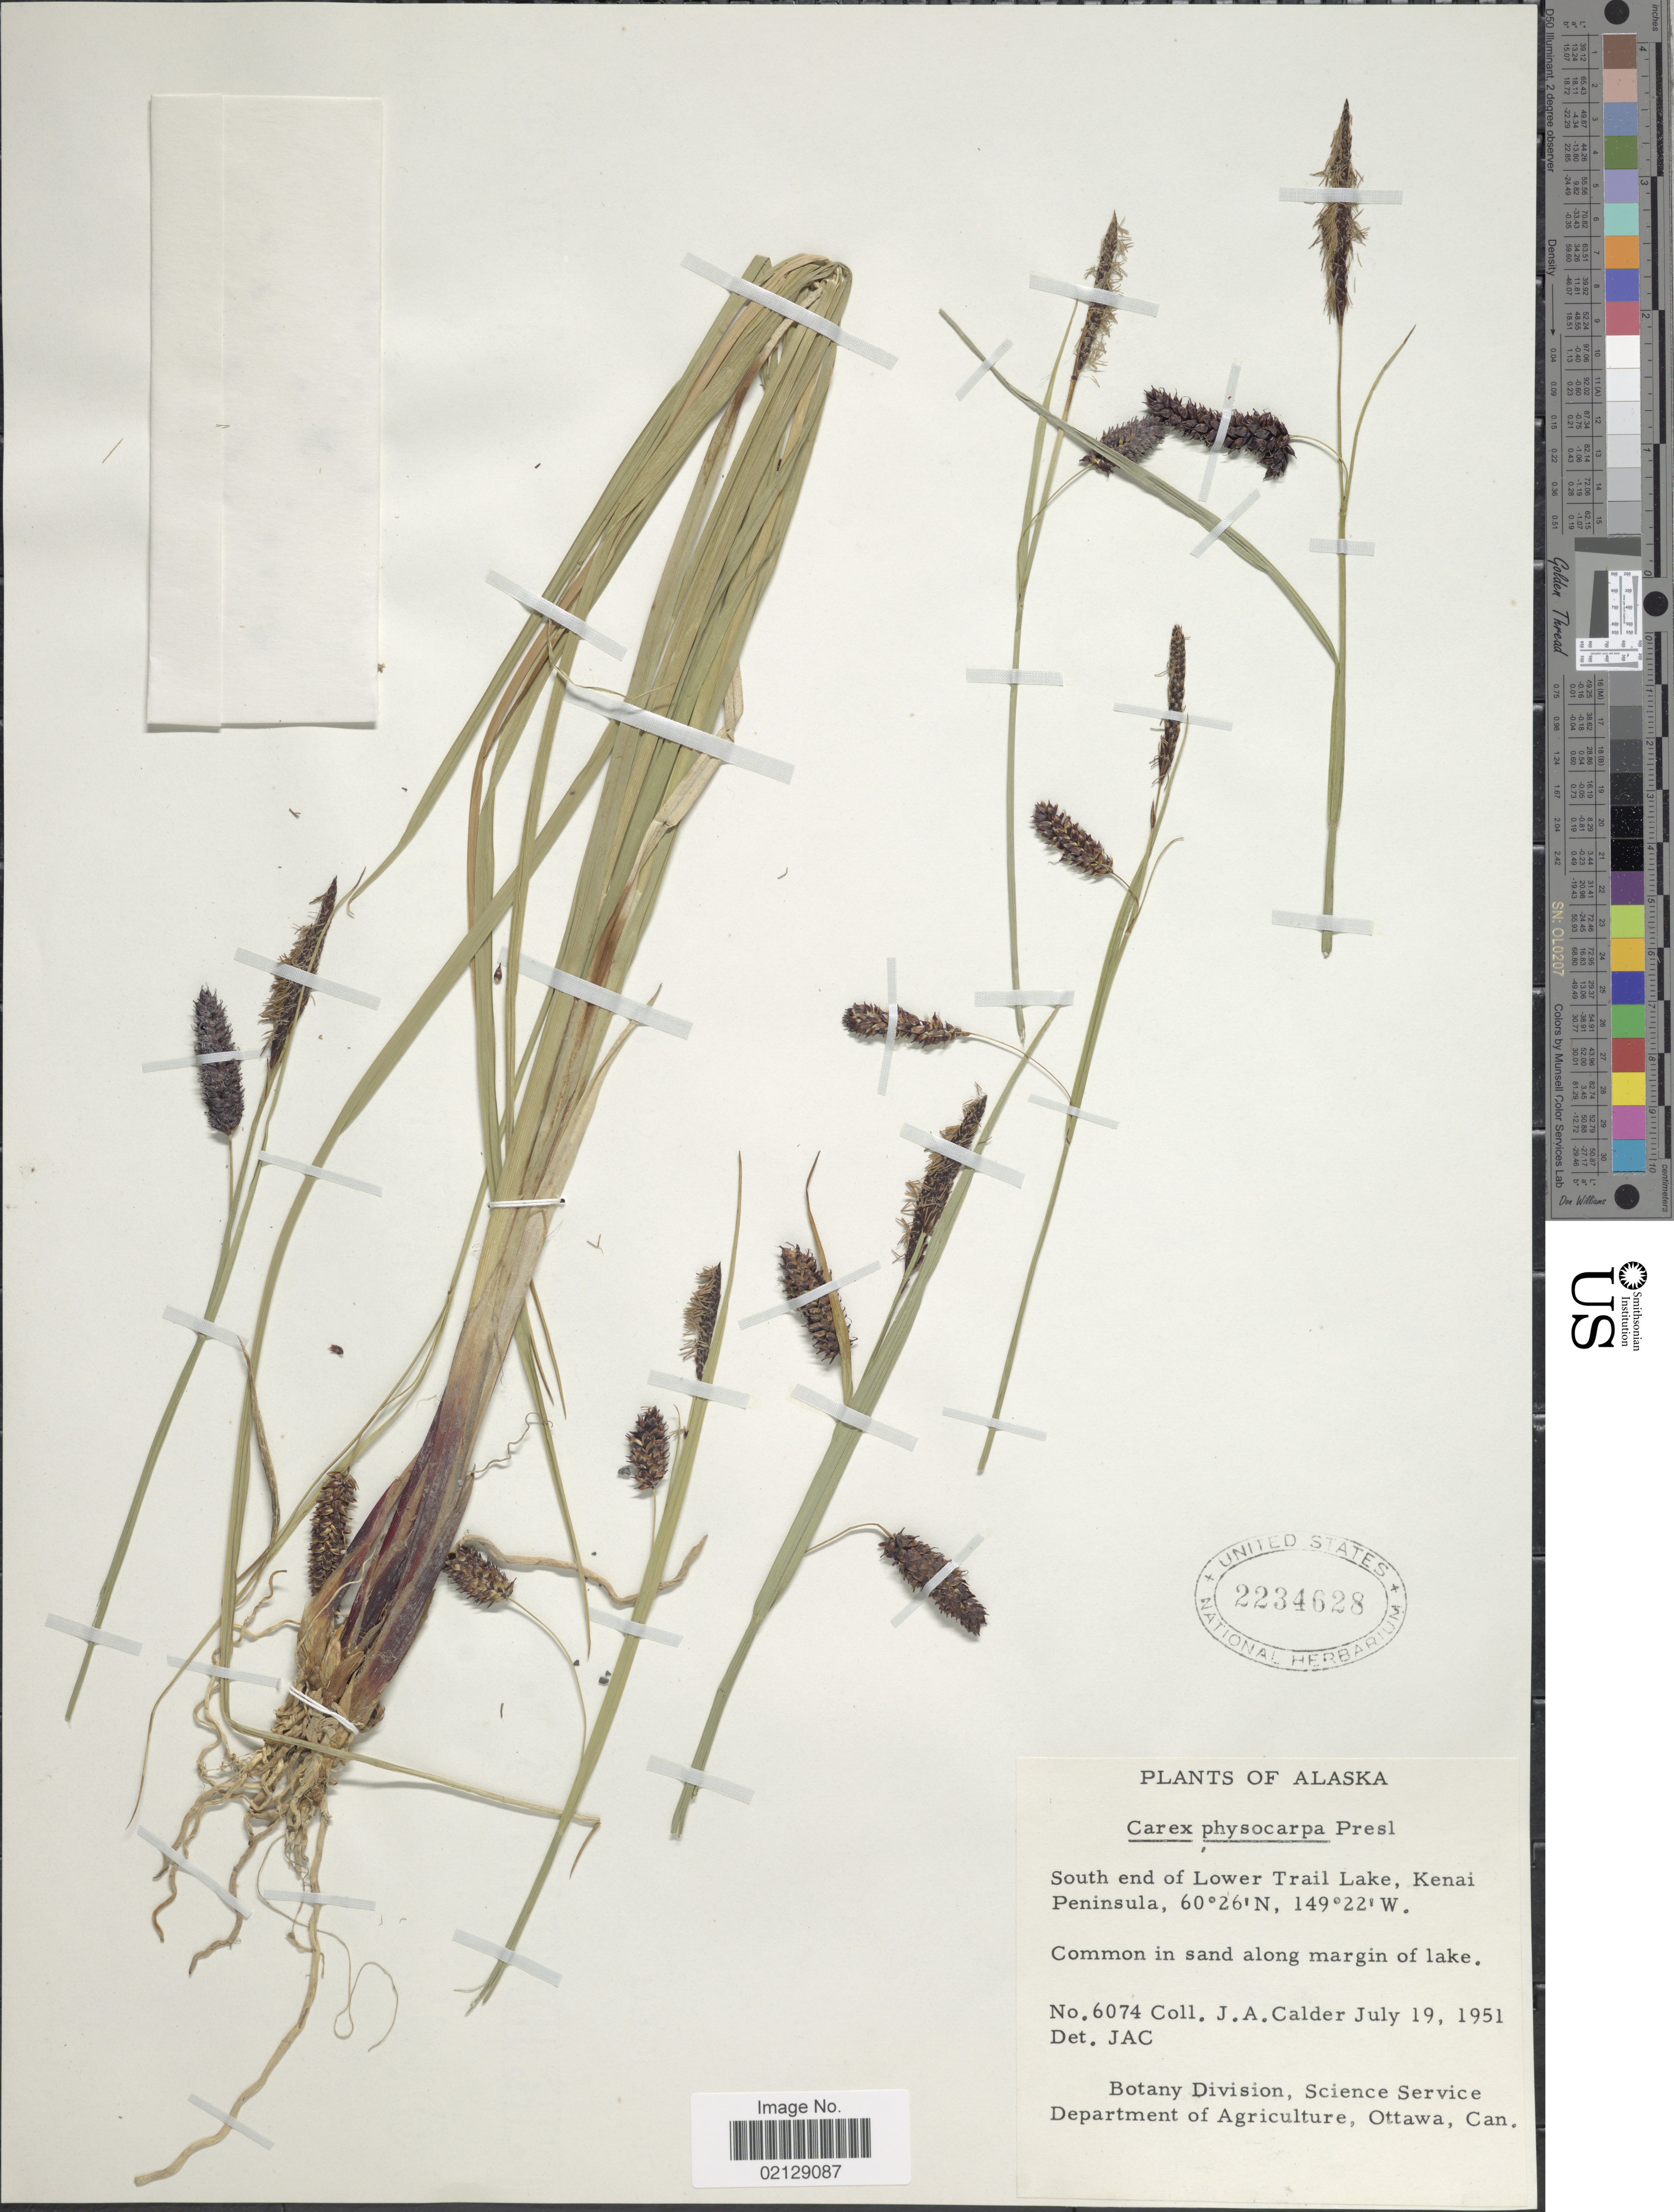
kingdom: Plantae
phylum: Tracheophyta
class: Liliopsida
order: Poales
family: Cyperaceae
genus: Carex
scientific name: Carex saxatilis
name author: L.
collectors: J. A. Calder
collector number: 6074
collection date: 1951-07-19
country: United States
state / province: Alaska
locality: South end of Lower Trail Lake, Kenai Peninsula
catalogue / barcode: US 2234628